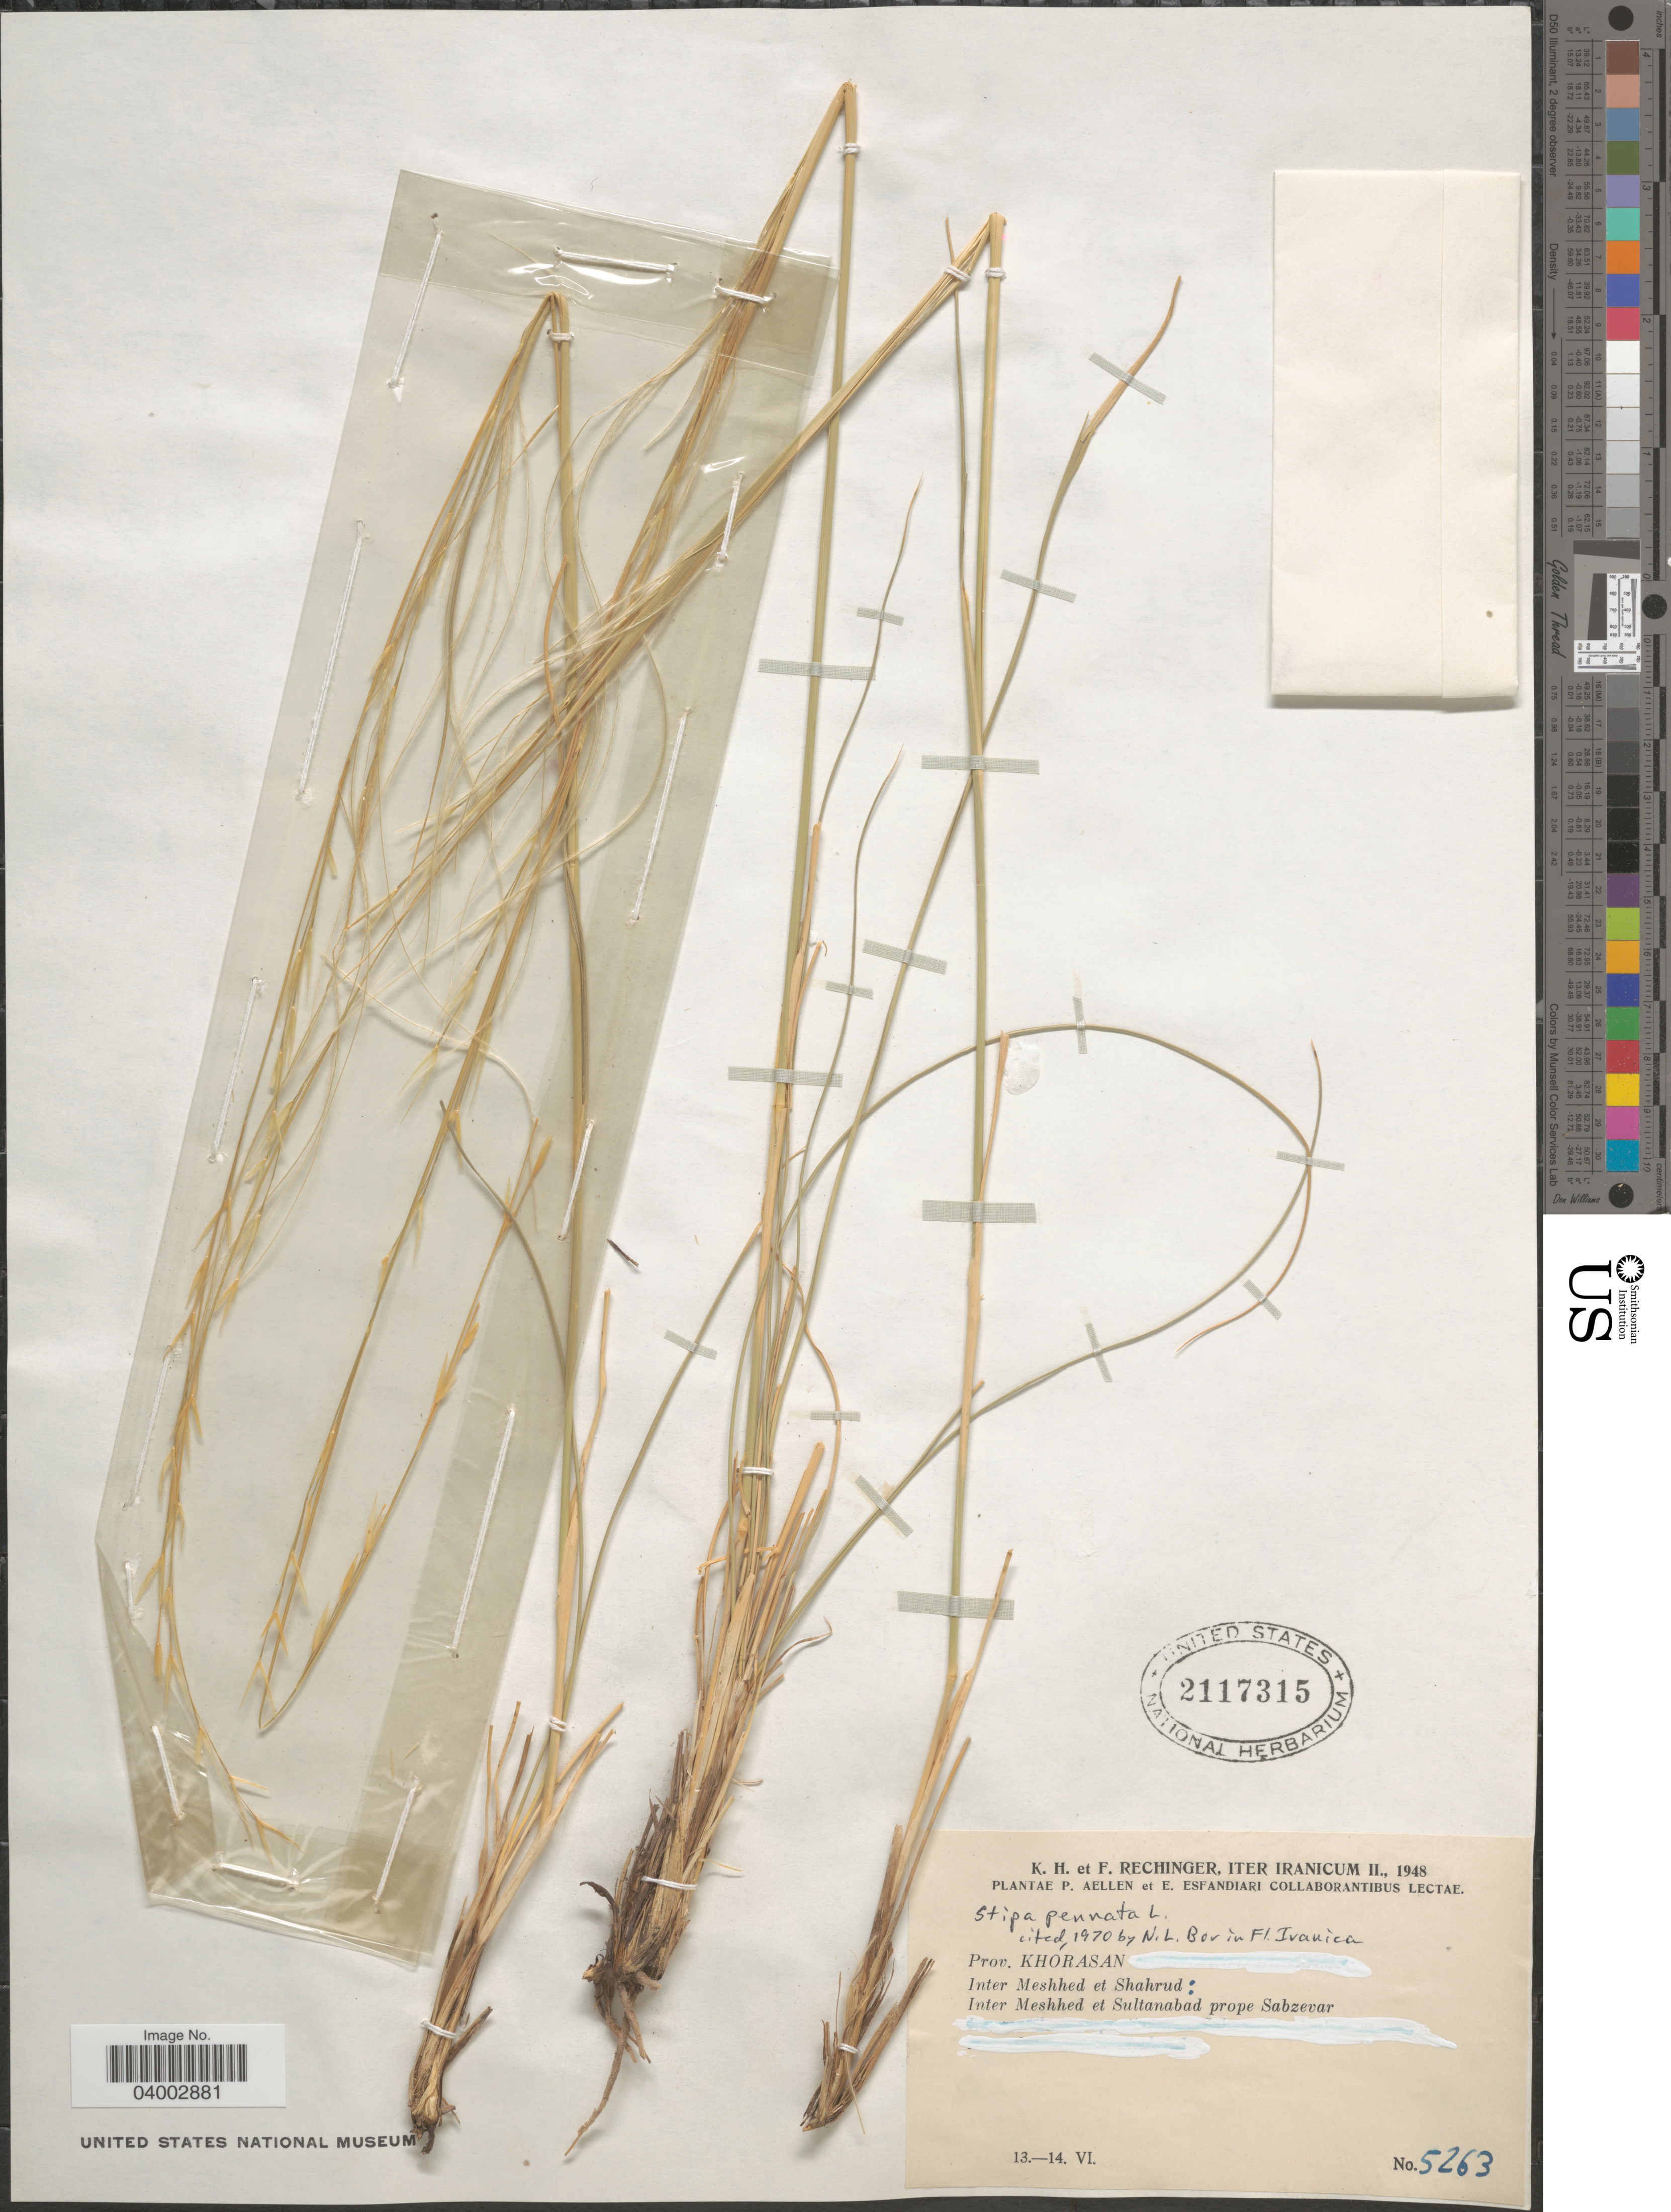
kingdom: Plantae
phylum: Tracheophyta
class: Liliopsida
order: Poales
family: Poaceae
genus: Stipa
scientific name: Stipa pennata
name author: L.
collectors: K. H. Rechinger & F. Rechinger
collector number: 5263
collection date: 1948-06-13/1948-06-14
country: Iran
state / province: Khorasan [obsolete]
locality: Prov. Khorasan. Inter Meshhed et Shahrud: Inter Meshhed et Sultanabad prope Sabzevar.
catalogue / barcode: US 2117315